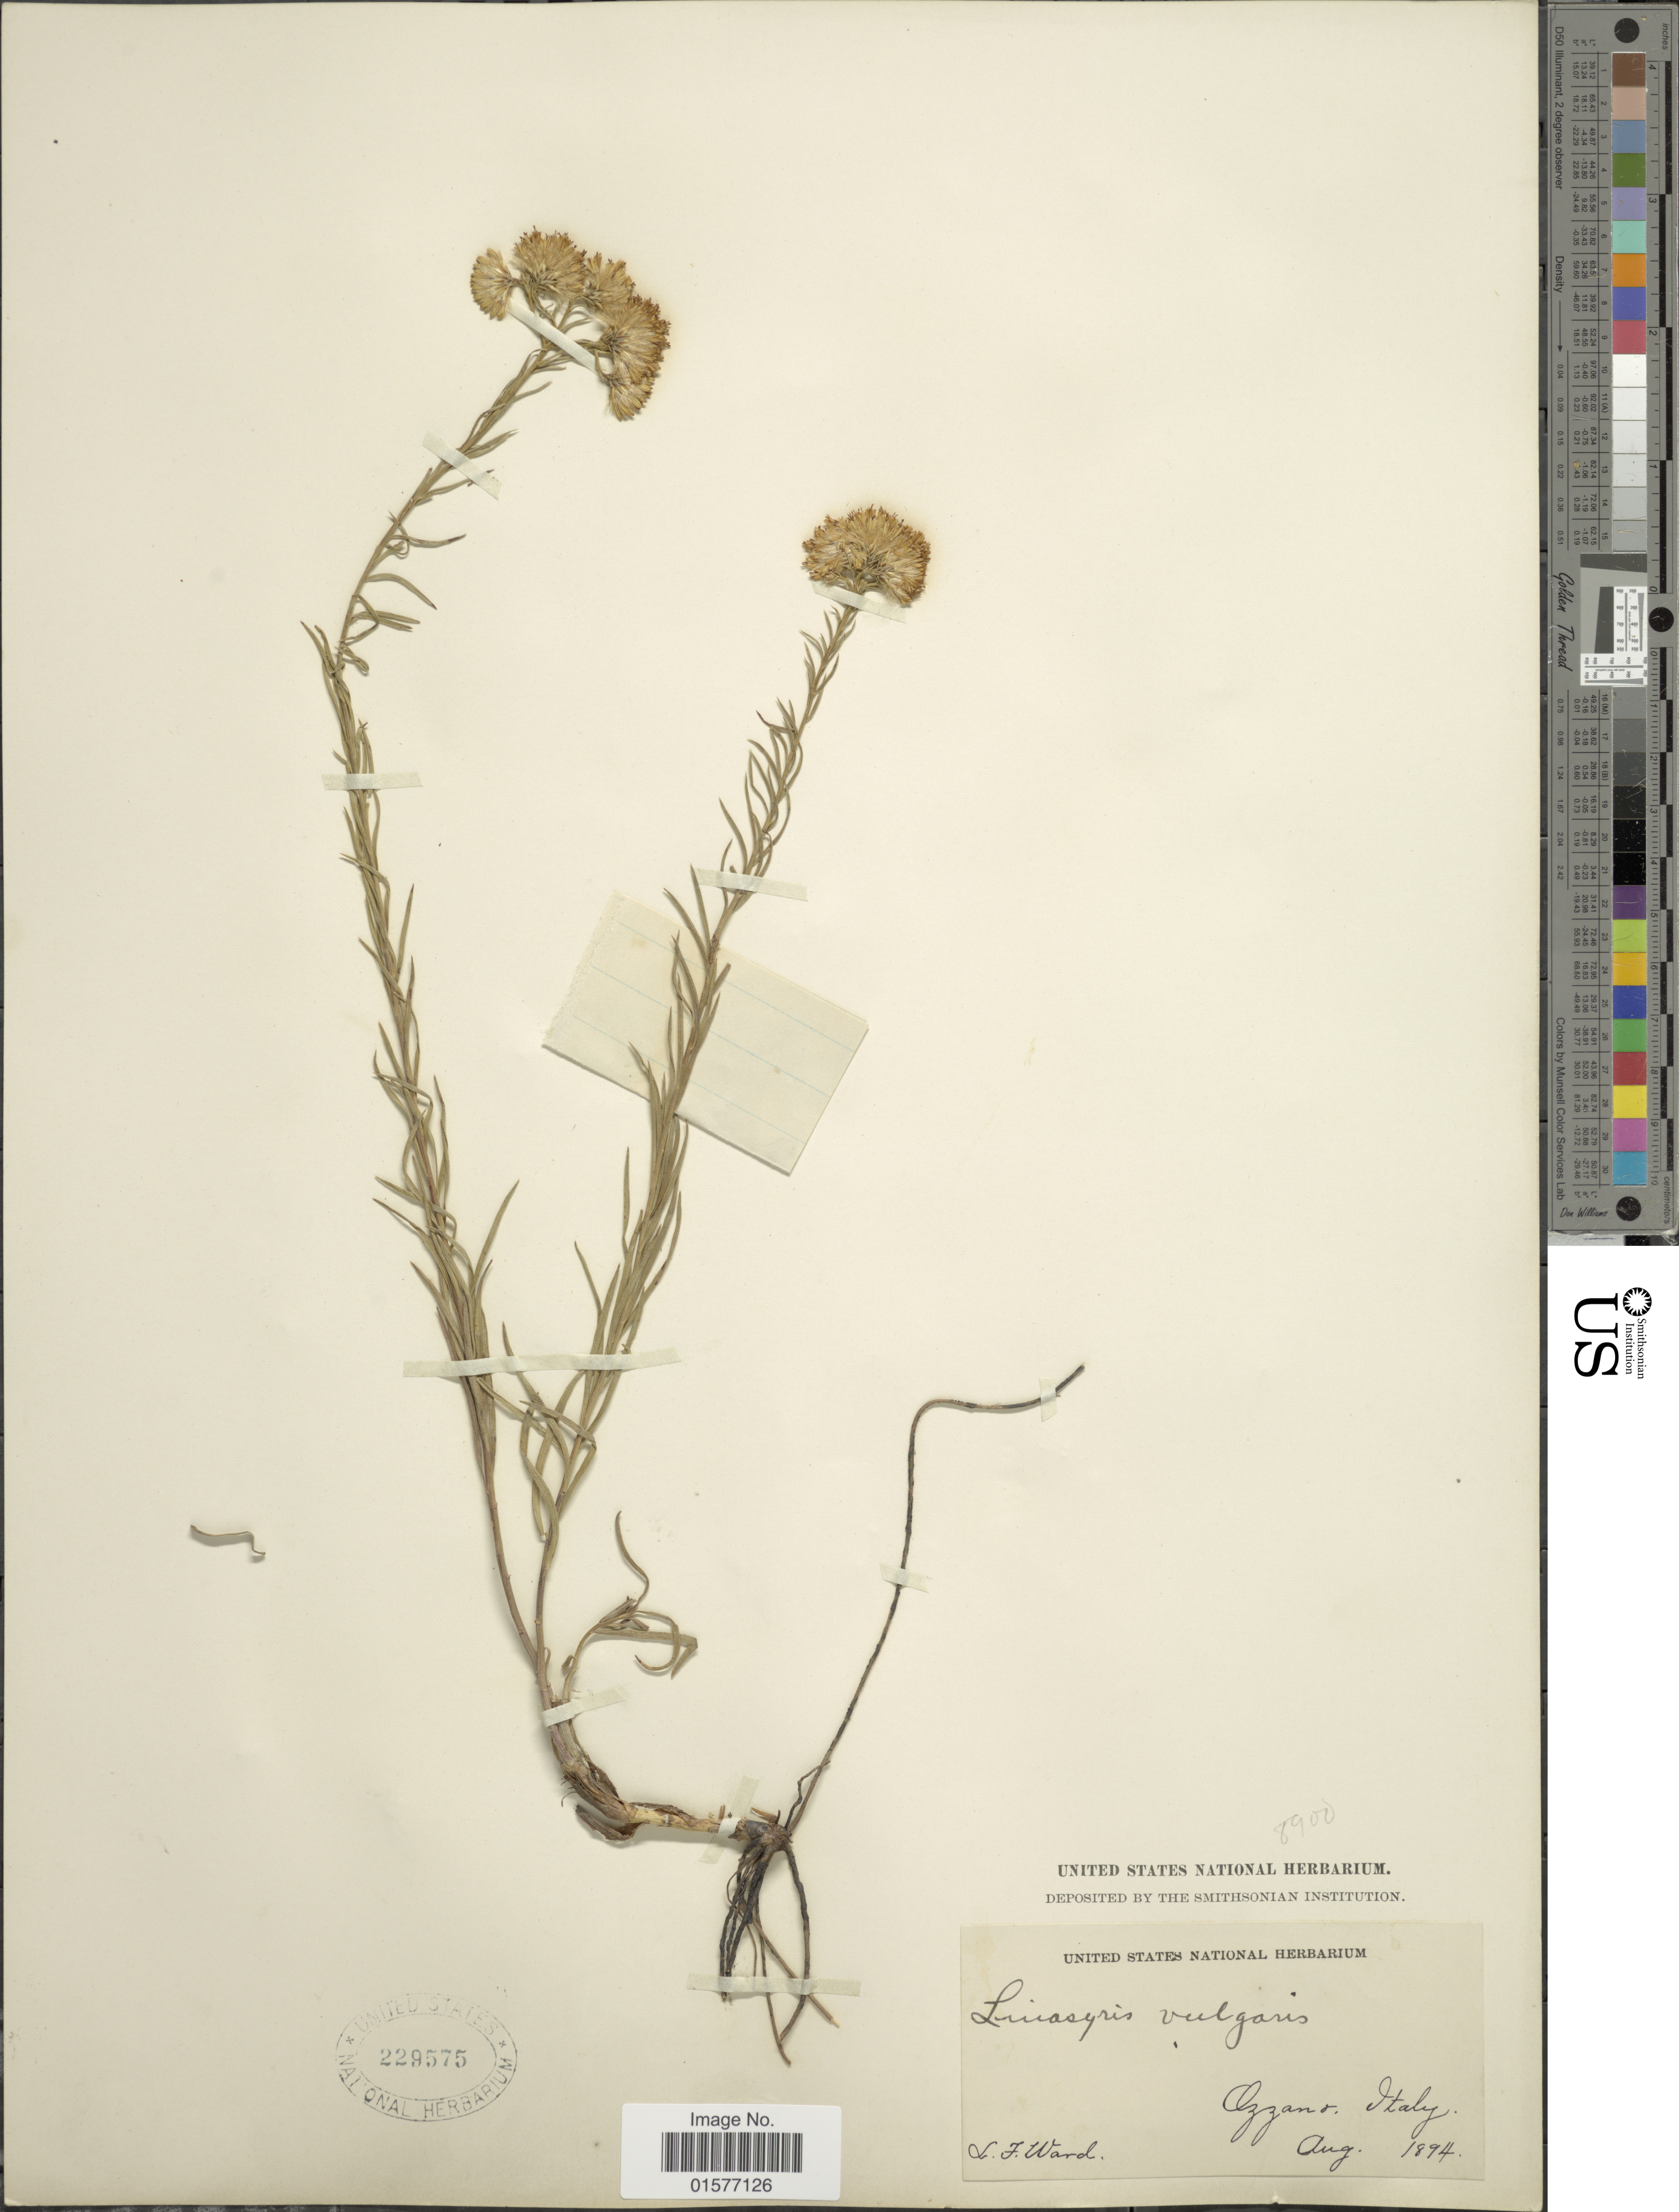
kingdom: Plantae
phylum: Tracheophyta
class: Magnoliopsida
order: Asterales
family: Asteraceae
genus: Linosyris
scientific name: Linosyris vulgaris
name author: Cass. ex Less.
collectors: L. Ward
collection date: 1894-08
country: Italy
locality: Ozzano, Italy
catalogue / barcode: US 229575